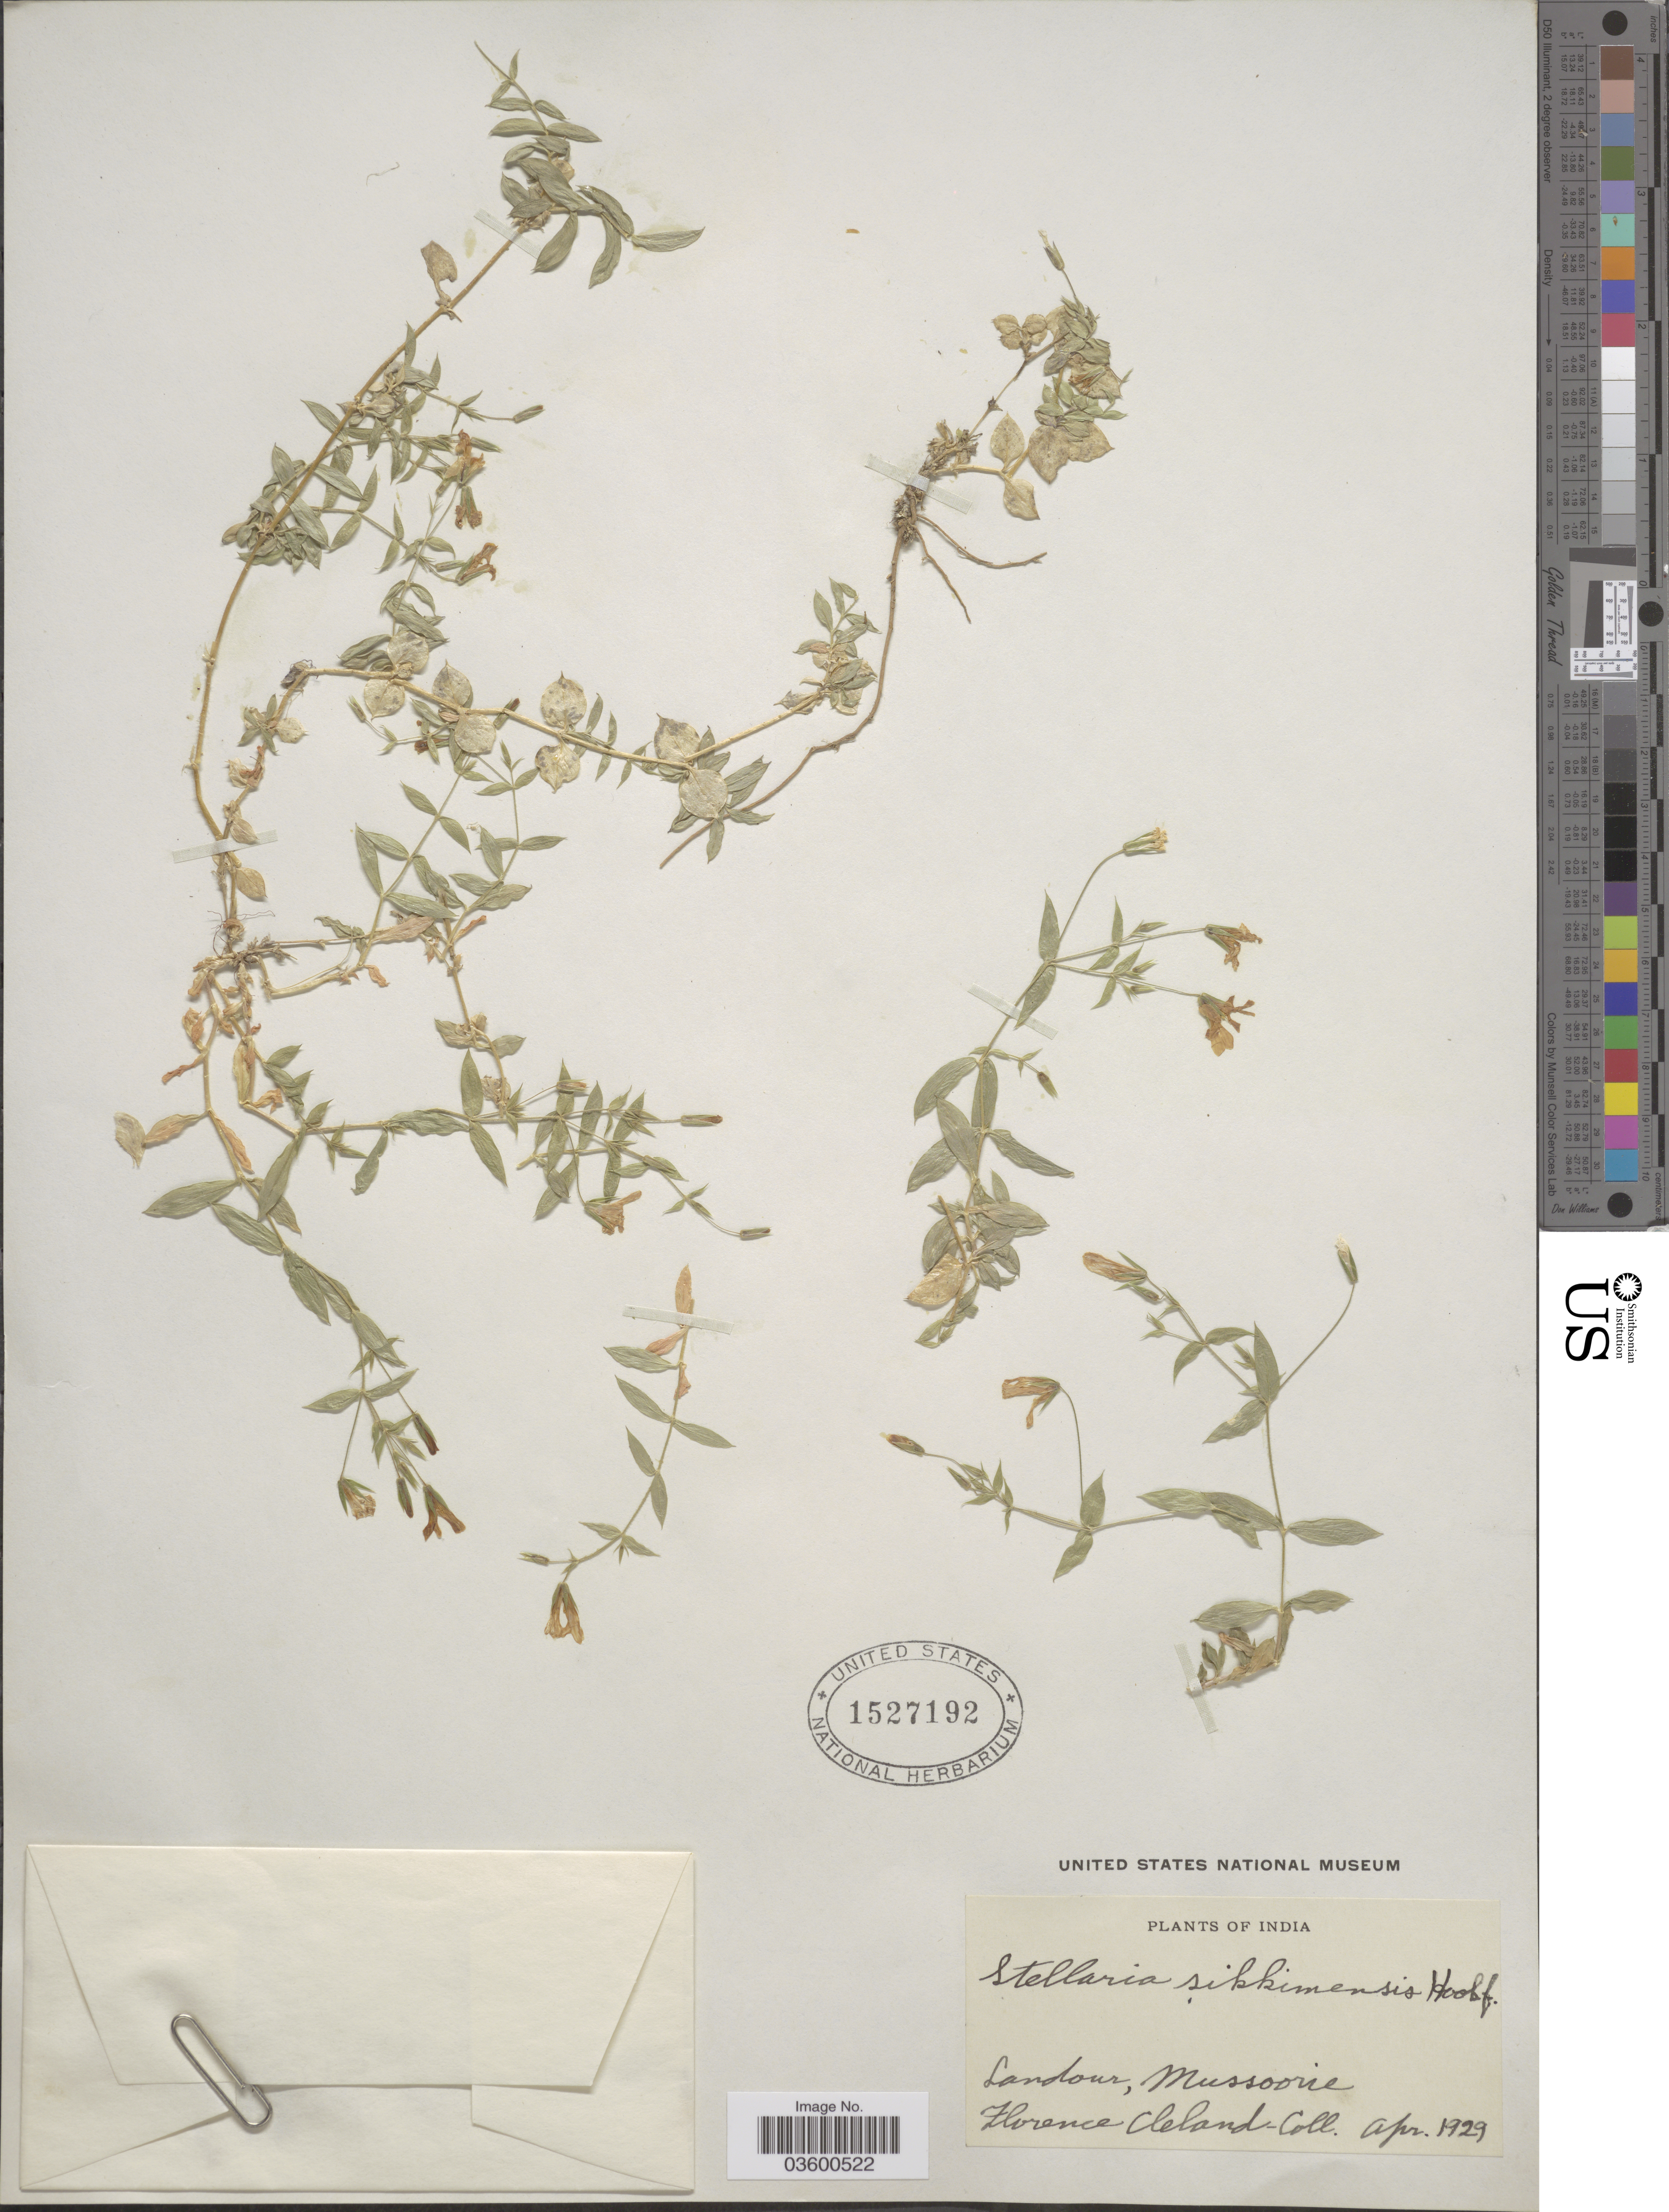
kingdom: Plantae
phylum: Tracheophyta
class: Magnoliopsida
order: Caryophyllales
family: Caryophyllaceae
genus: Stellaria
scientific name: Stellaria sikkimensis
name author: Hook. f.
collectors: F. Cleland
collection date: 1929-04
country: India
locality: Landour, Mussoorie.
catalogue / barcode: US 1527192